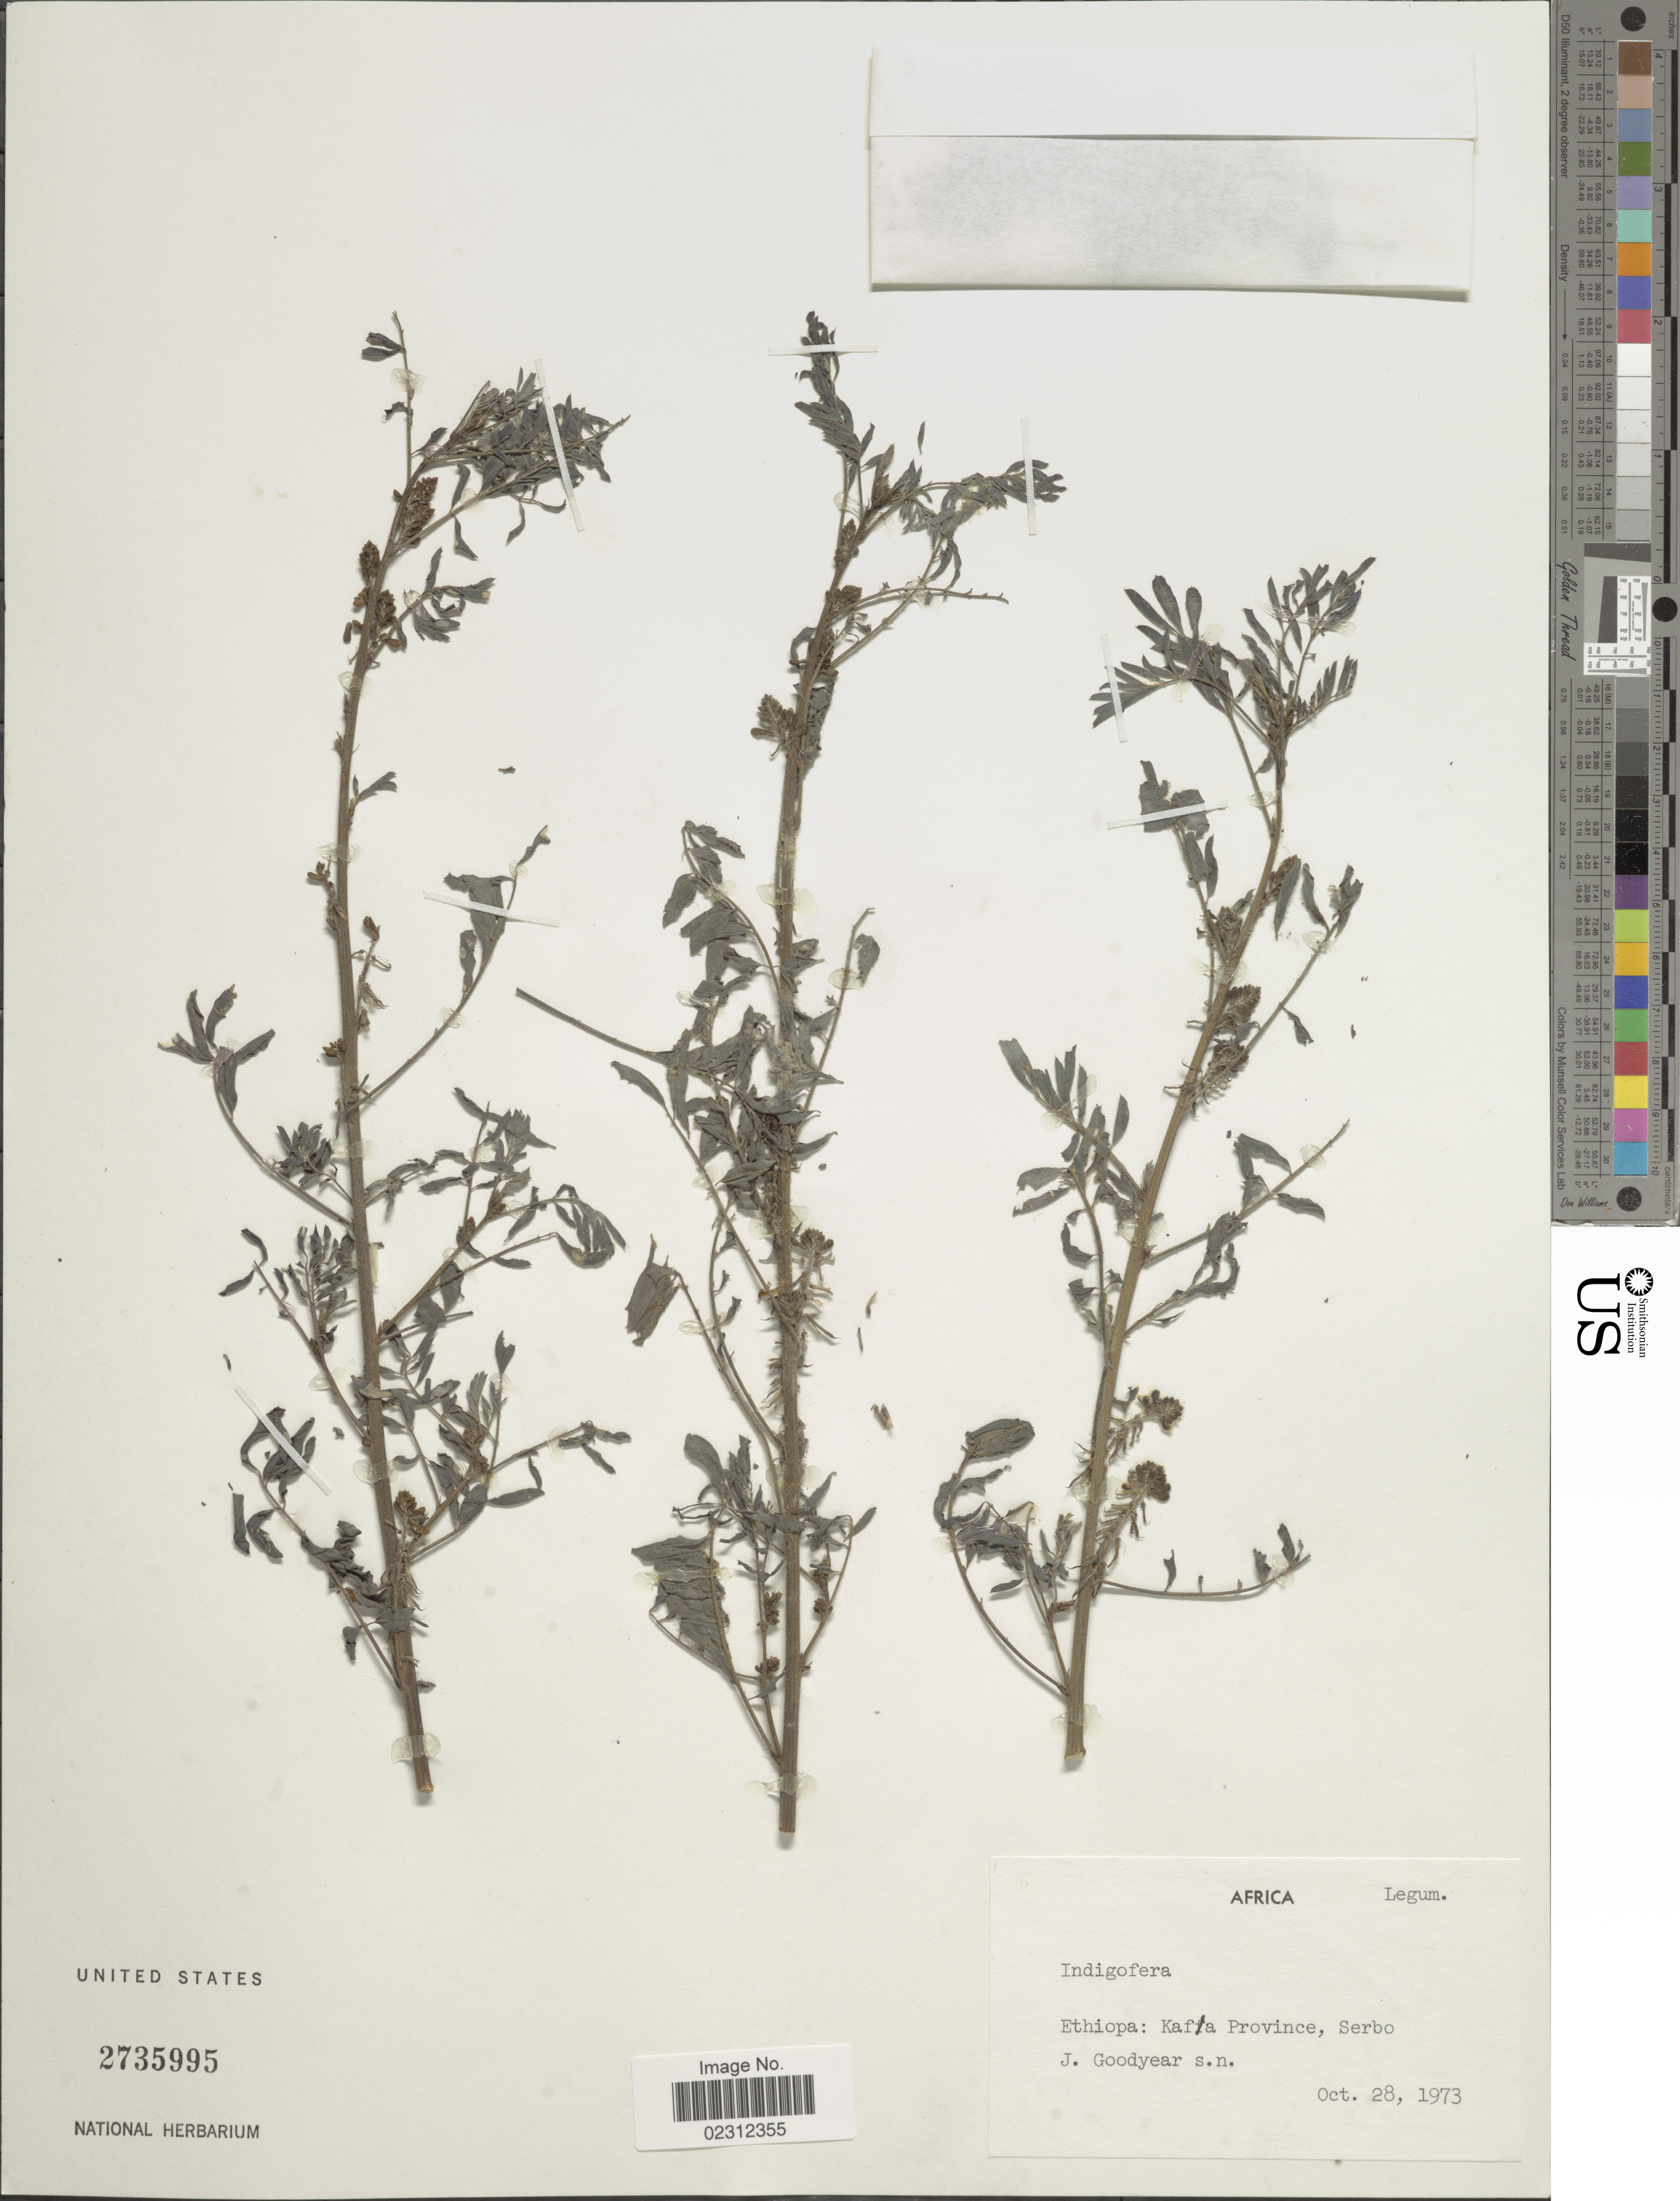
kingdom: Plantae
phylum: Tracheophyta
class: Magnoliopsida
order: Fabales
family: Fabaceae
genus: Indigofera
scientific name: Indigofera sp.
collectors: J. Goodyear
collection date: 1973-10-28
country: Ethiopia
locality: Kafia Province, Serbo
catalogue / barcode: US 2735995